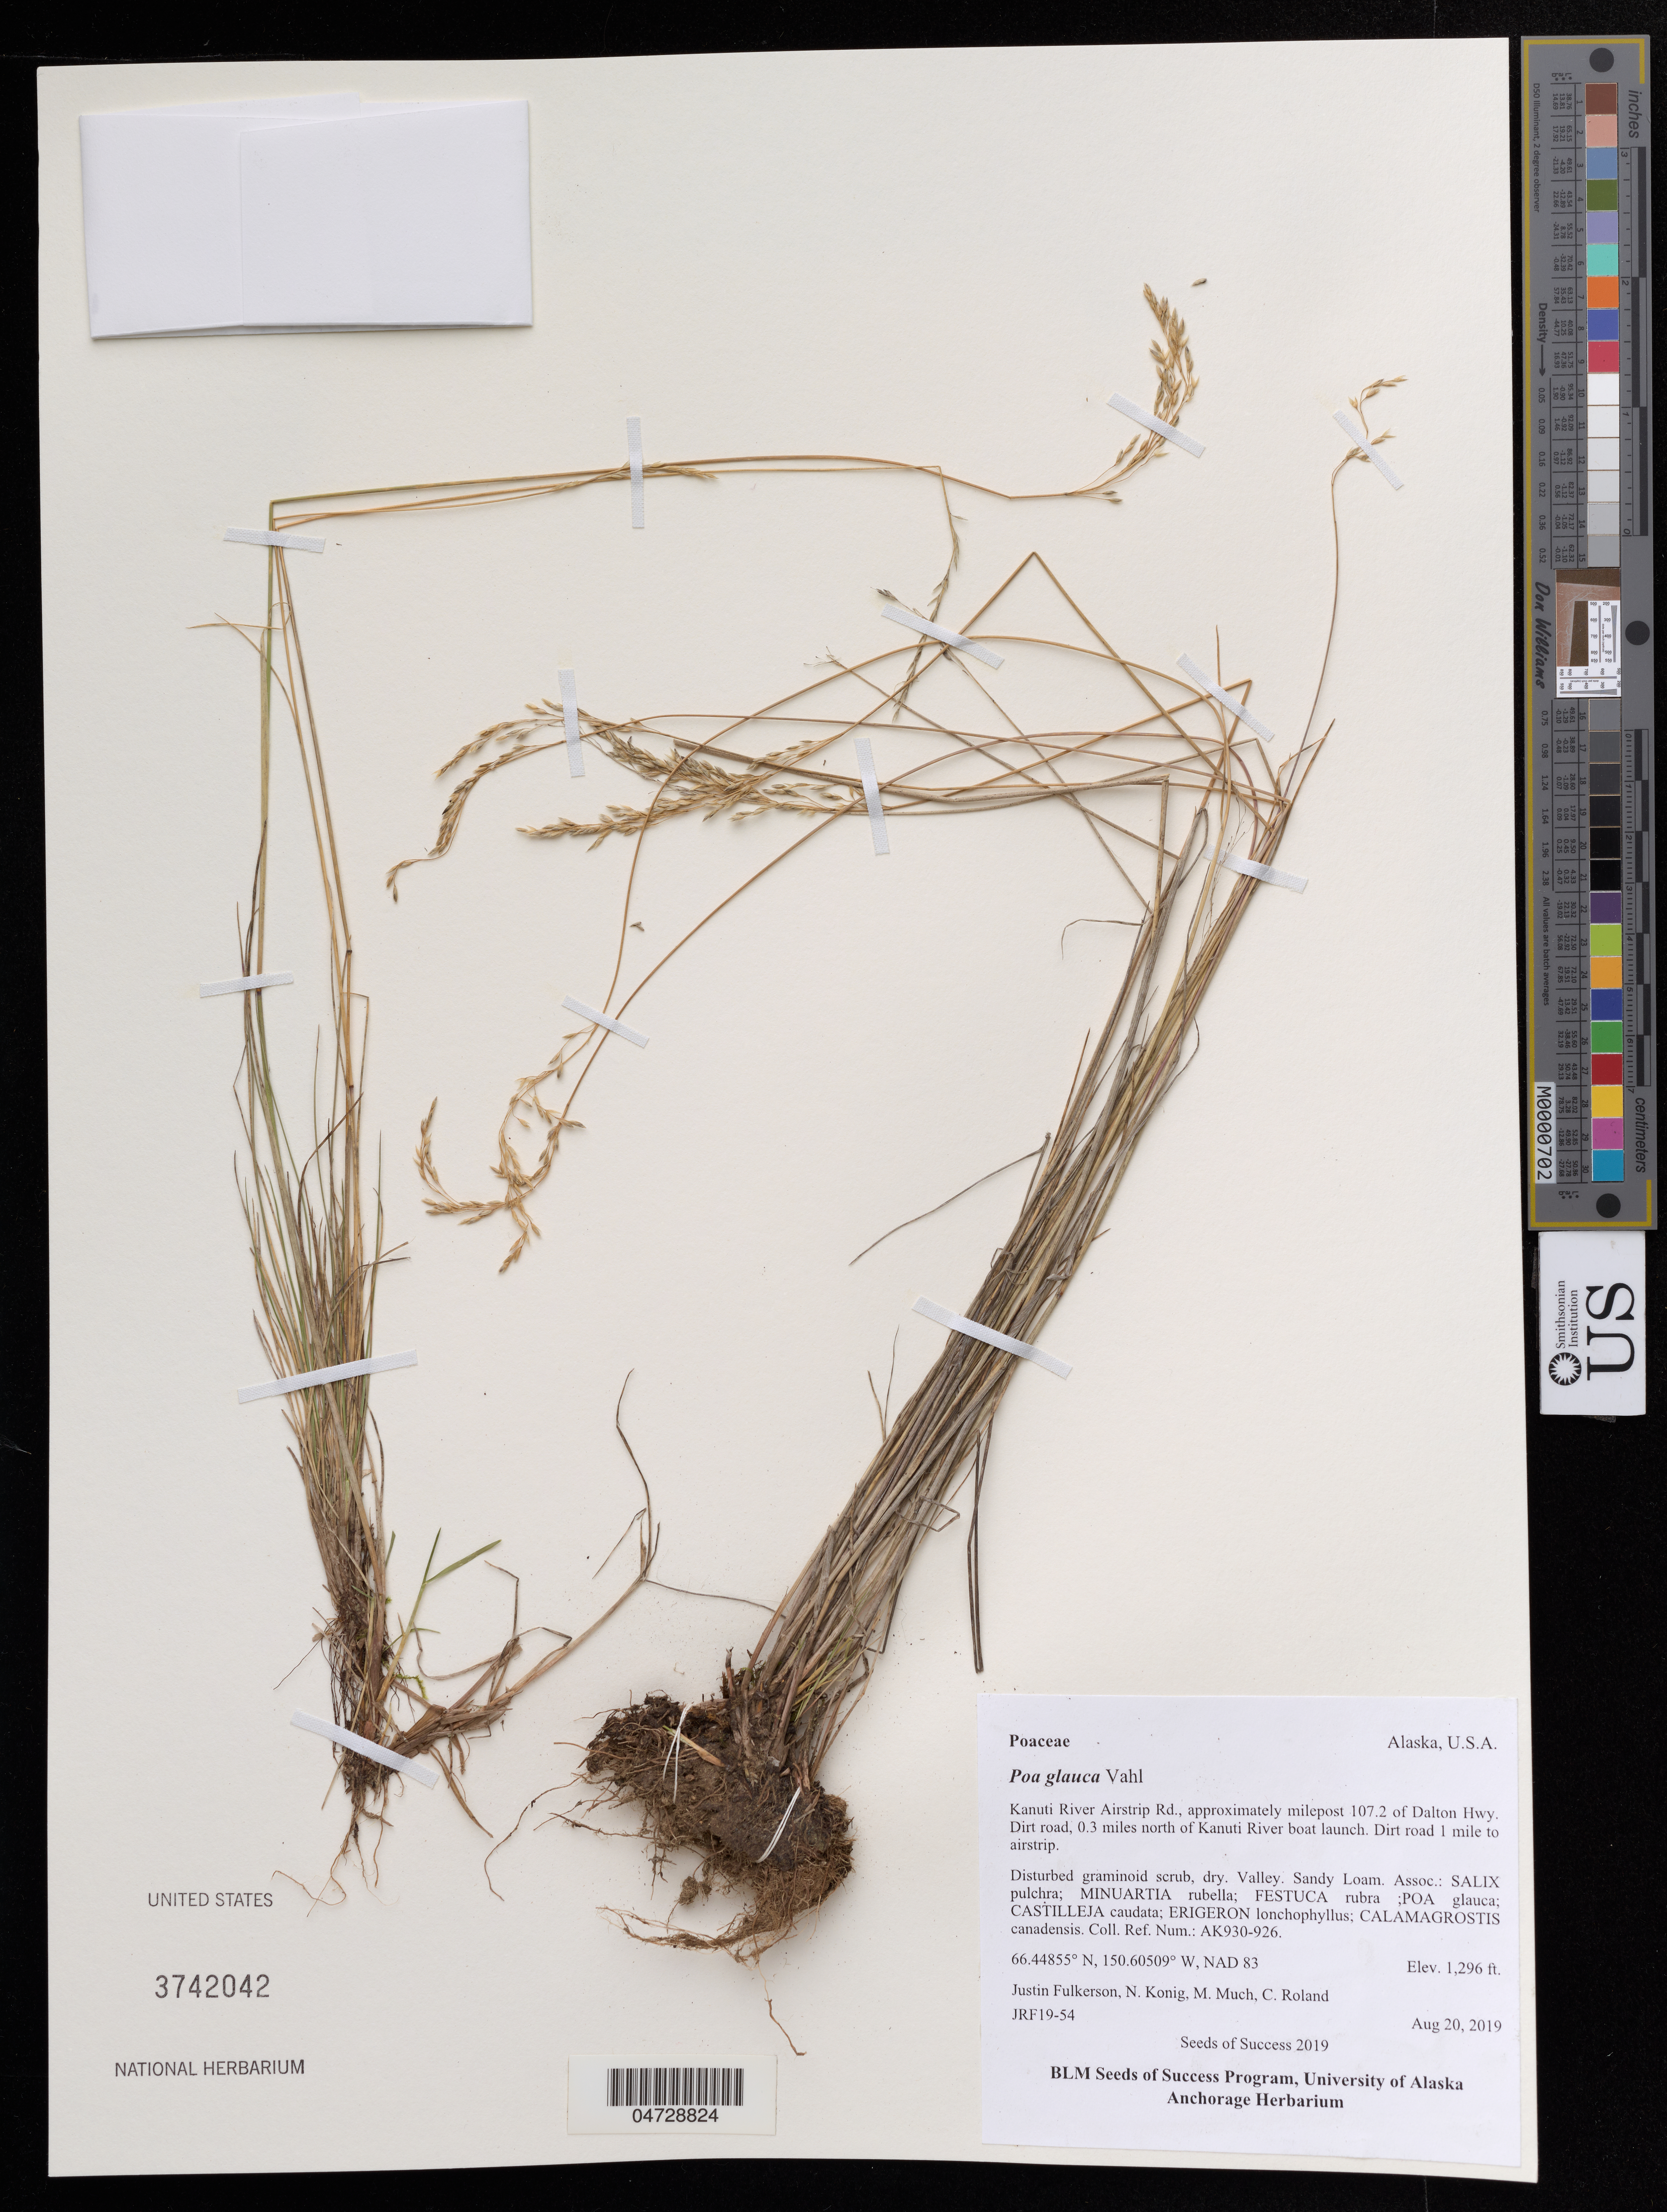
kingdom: Plantae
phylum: Tracheophyta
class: Liliopsida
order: Poales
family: Poaceae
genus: Poa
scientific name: Poa glauca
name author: Vahl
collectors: J. Fulkerson, N. Konig & C. Roland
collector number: JRF19-54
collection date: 2019-08-20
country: United States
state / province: Alaska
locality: Kanuti River Airstrip Rd., approximately milepost 107.2 of Dalton Hwy. Dirt road, 0.3 miles north of Kanuti River boat launch. Dirt roa 1 mile to airstrip.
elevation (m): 395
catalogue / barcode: US 3742042